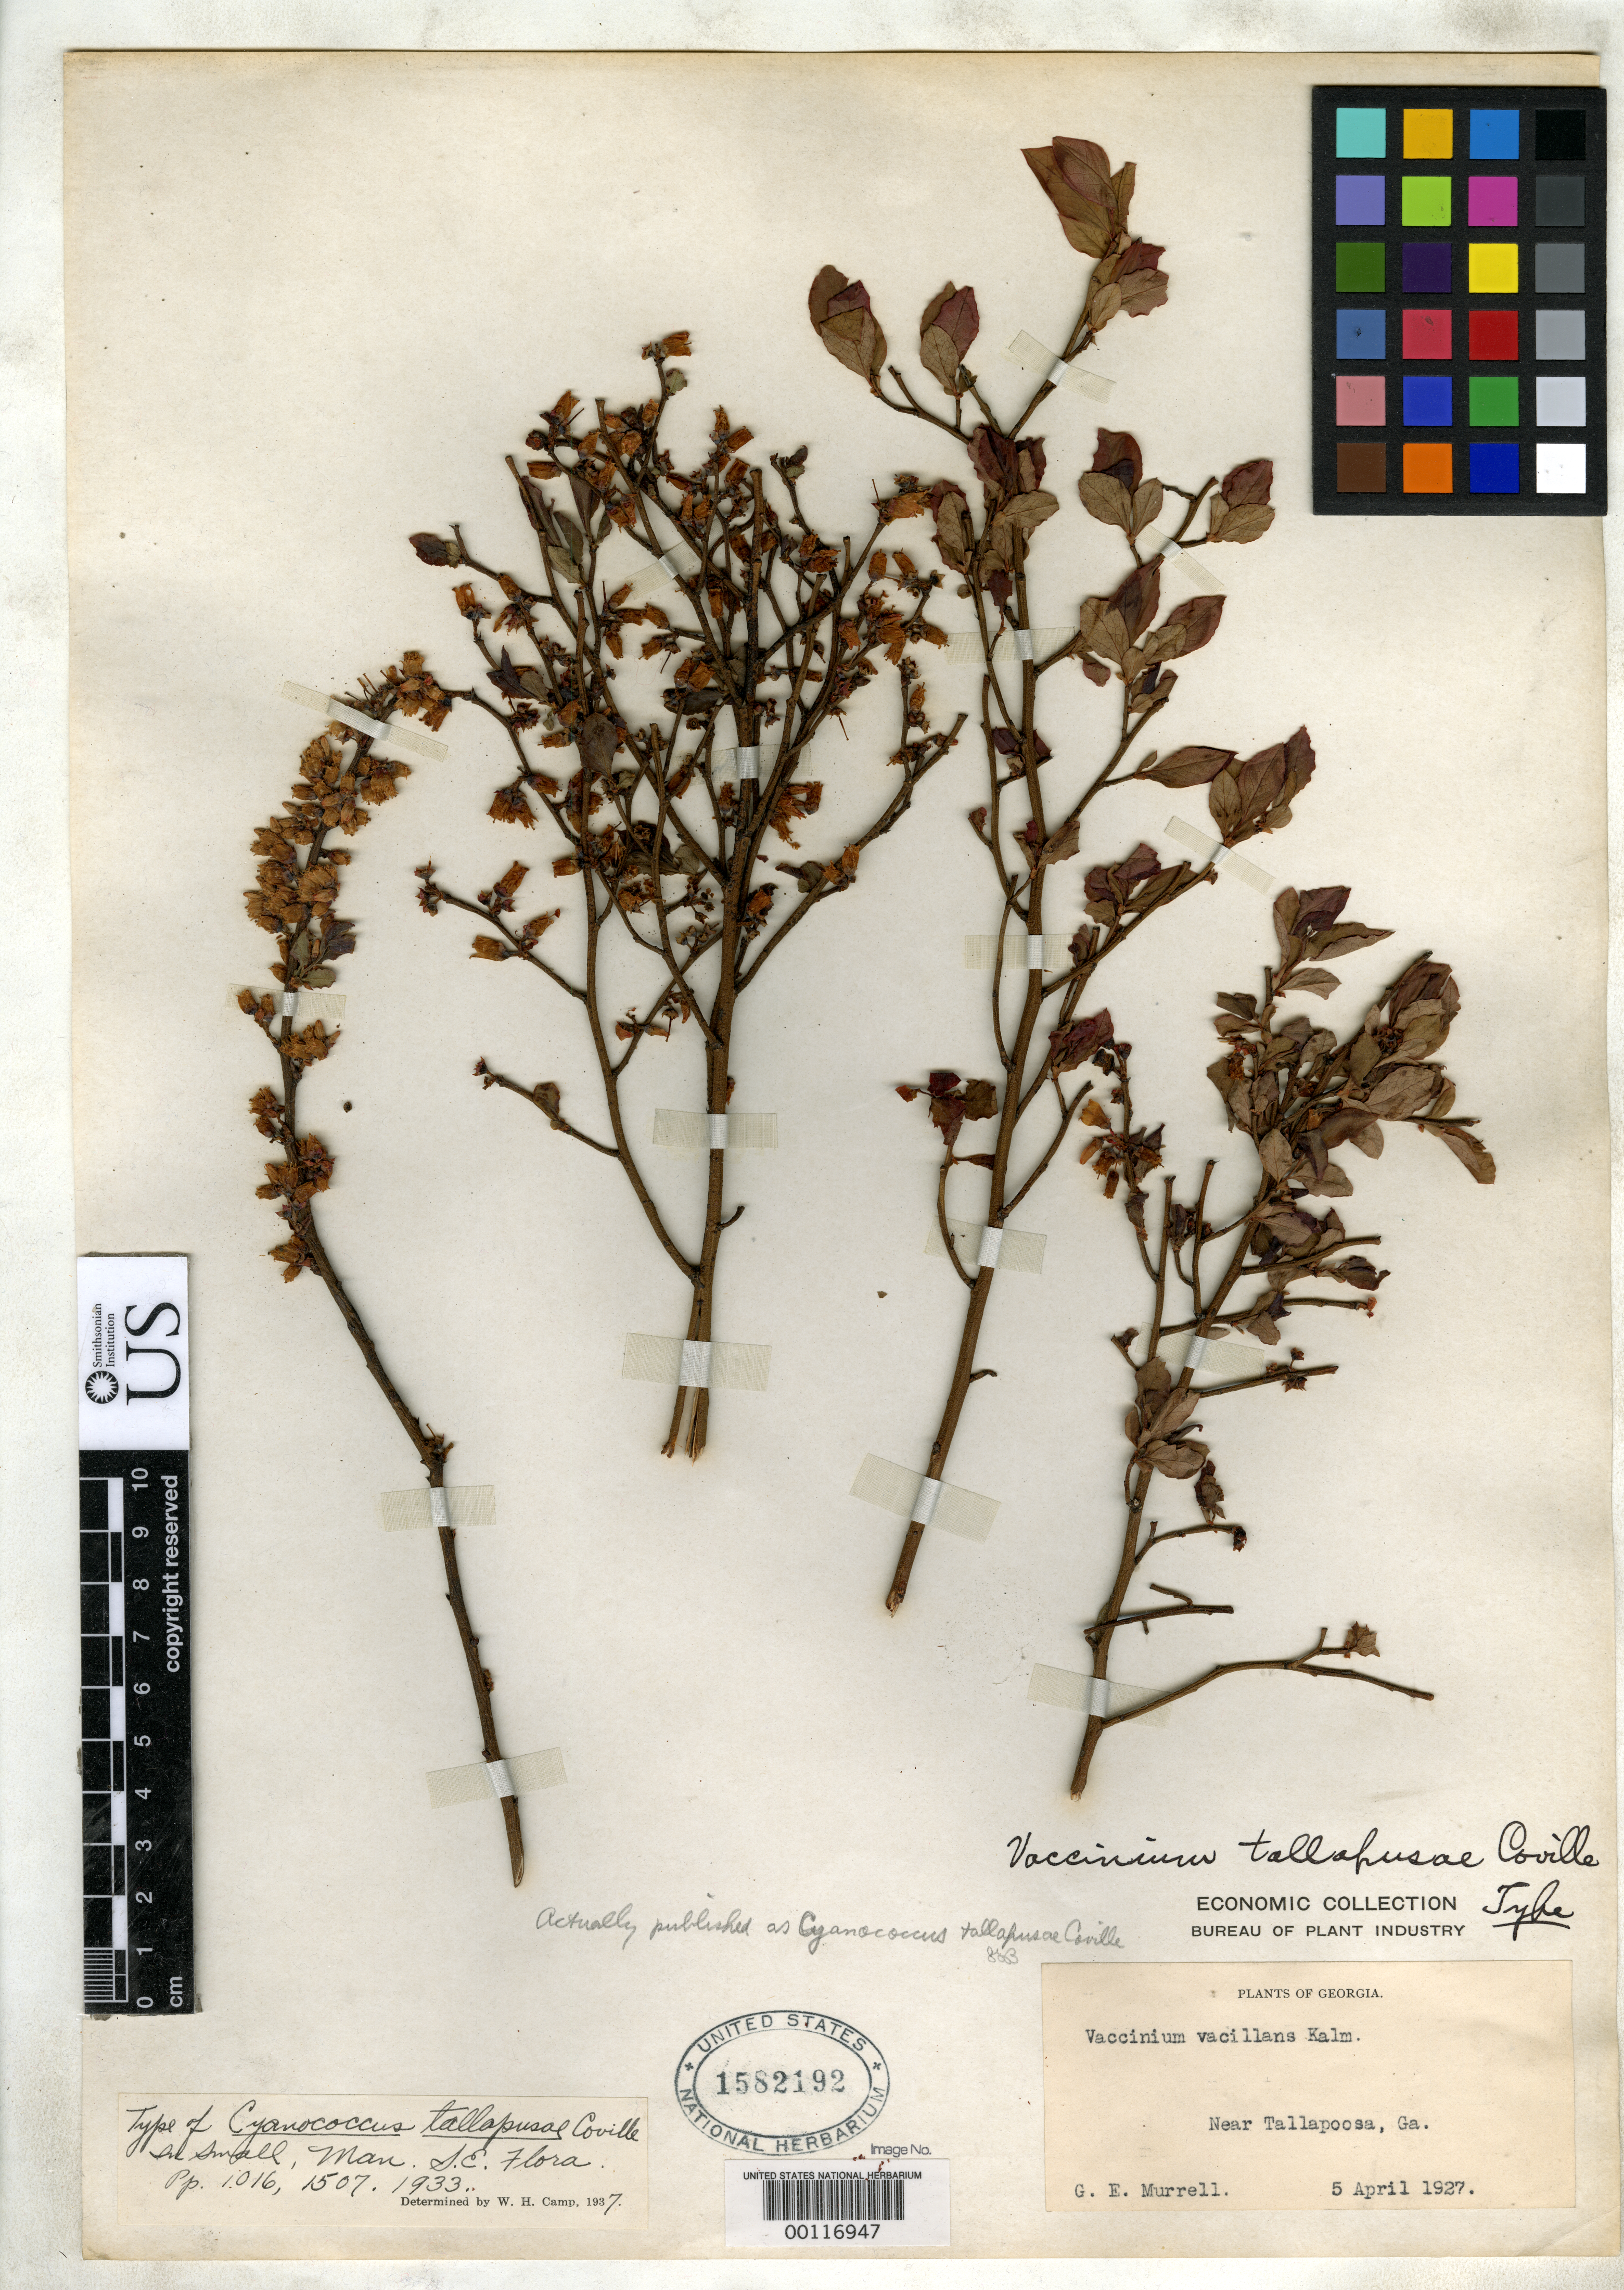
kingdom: Plantae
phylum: Tracheophyta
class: Magnoliopsida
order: Ericales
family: Ericaceae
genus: Cyanococcus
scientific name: Cyanococcus tallapusae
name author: Coville ex Small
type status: Syntype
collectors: G. Murrell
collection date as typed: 05 Apr 1927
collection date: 1927-04-05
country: United States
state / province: Georgia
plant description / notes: This specimen (USNH 1582192) arguably the holotype. Protologue somewhat ambiguously cites two "type" collections, one for flowers, one for fruit; first is definitely type; second is either syntype or paratype, depending on interpretation.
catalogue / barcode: US 1582192